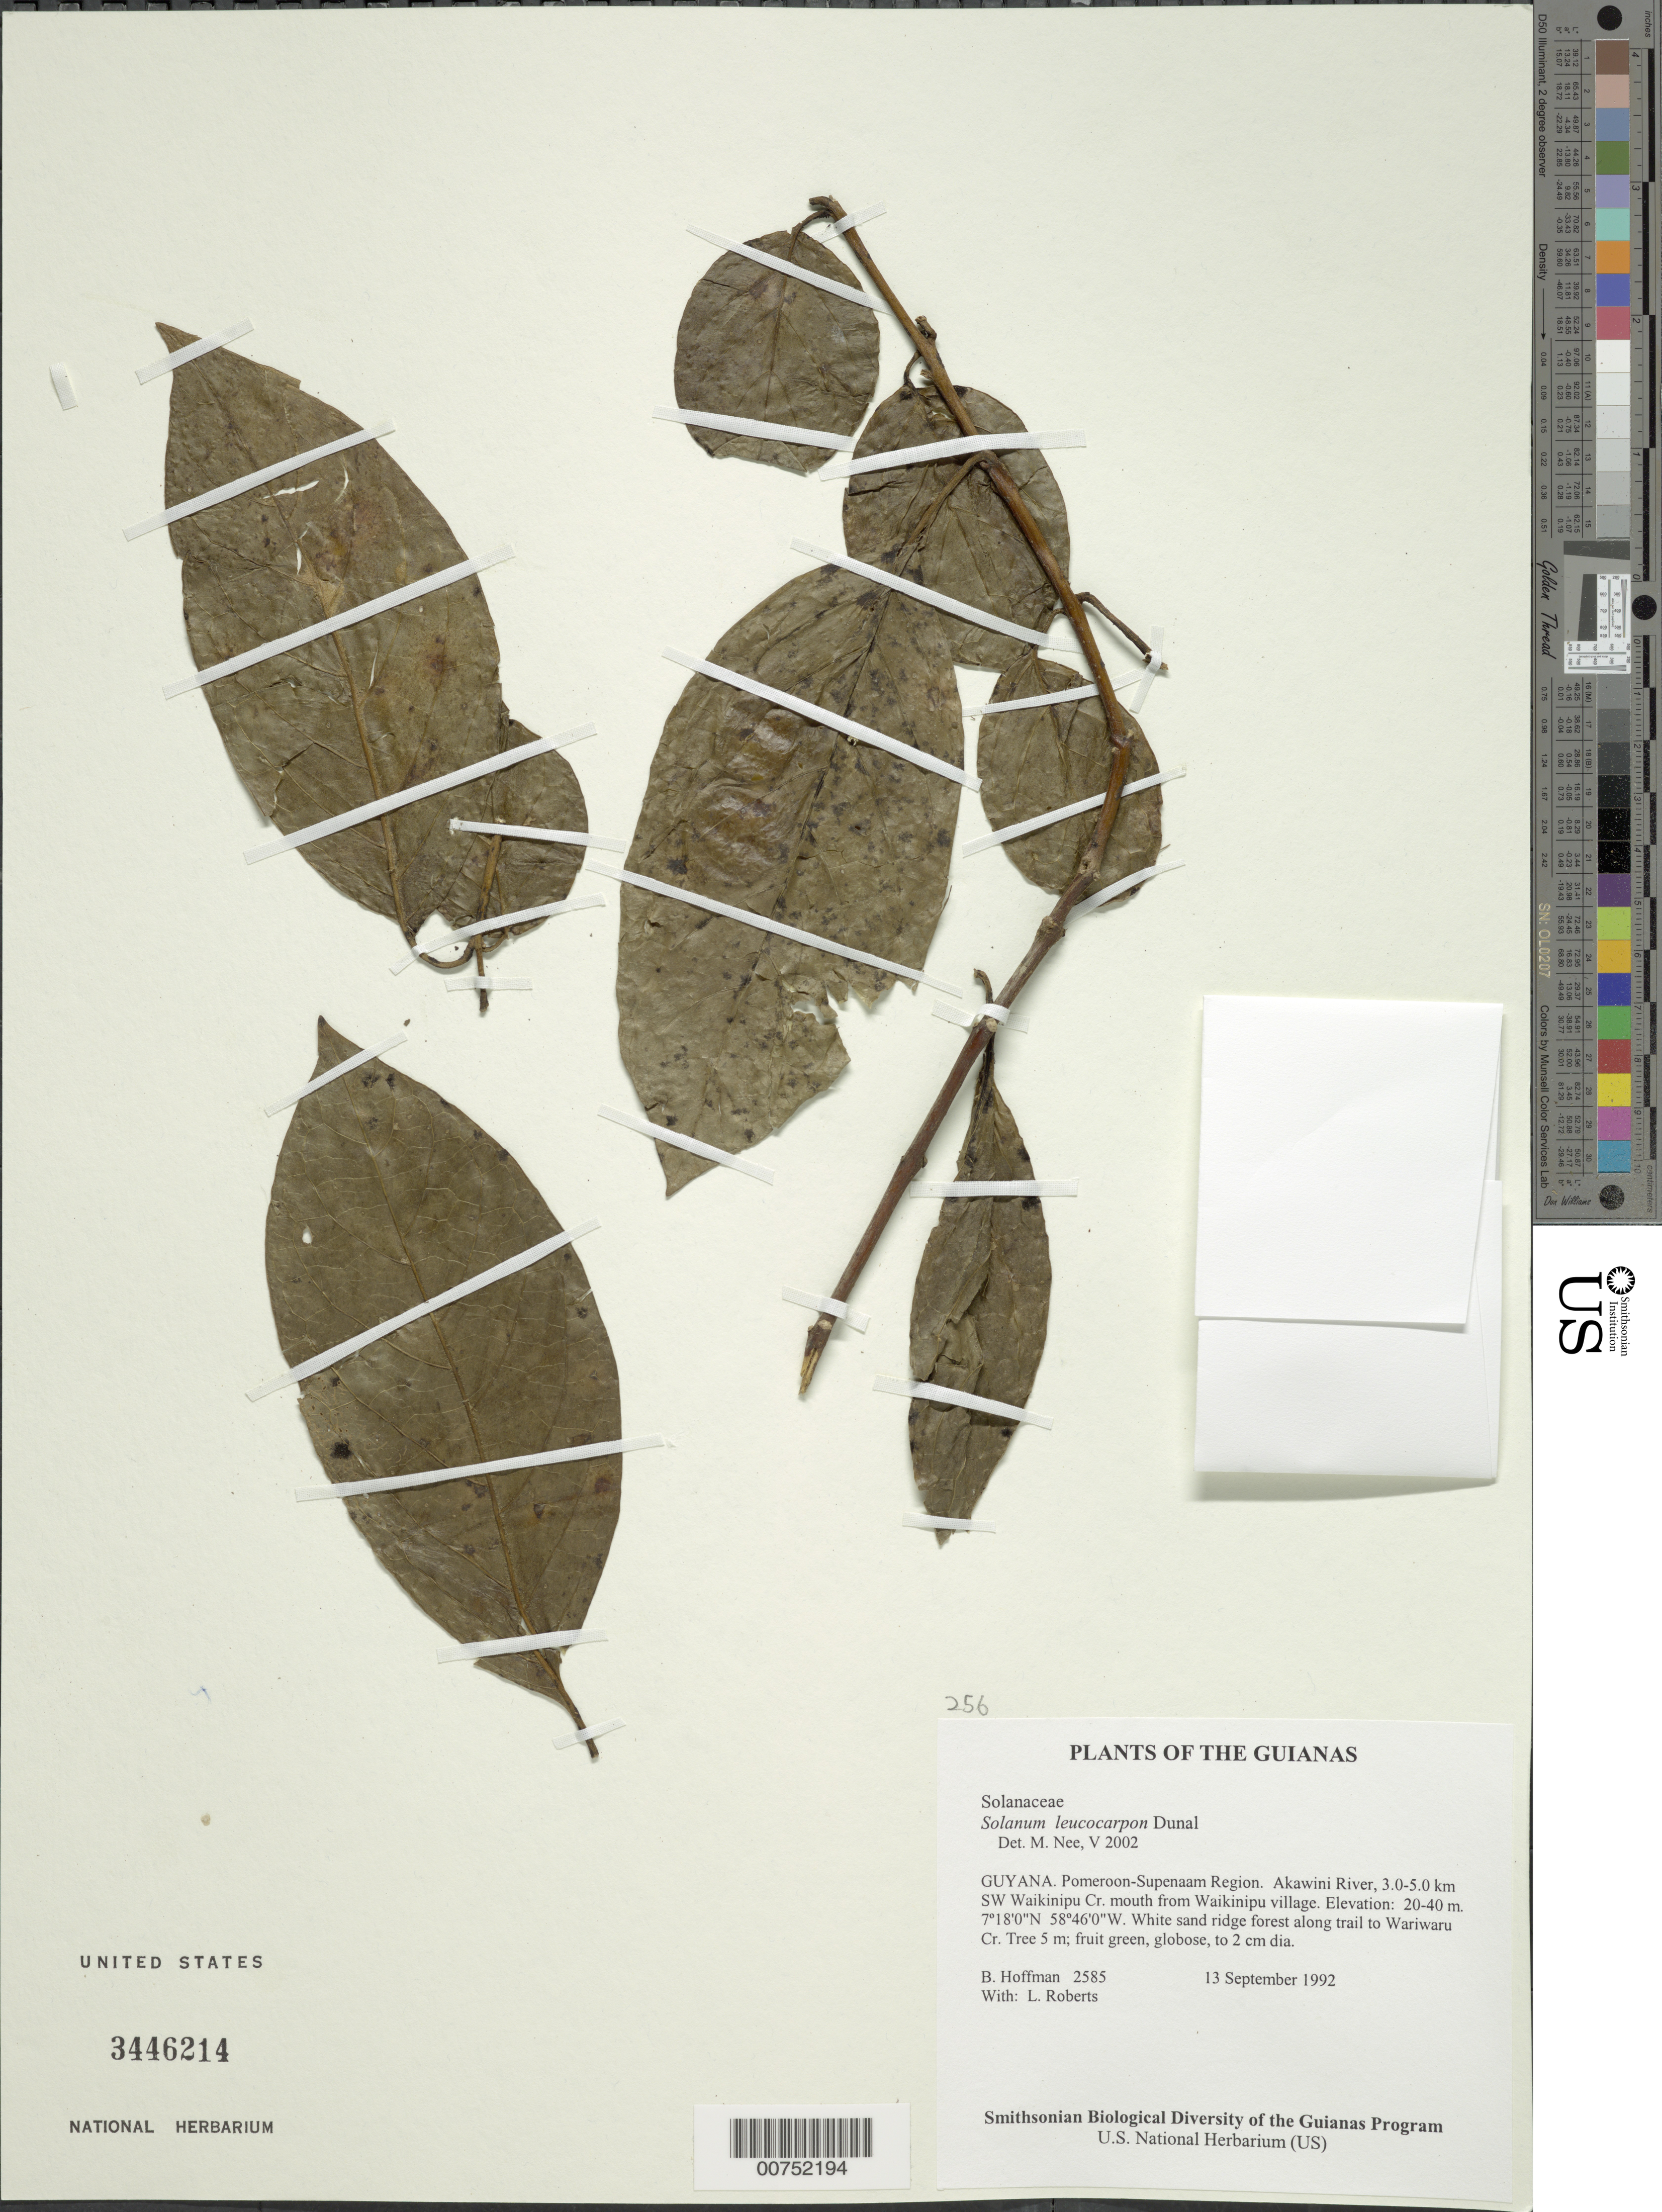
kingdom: Plantae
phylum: Tracheophyta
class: Magnoliopsida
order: Solanales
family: Solanaceae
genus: Solanum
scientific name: Solanum leucocarpon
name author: Dunal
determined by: Nee, Michael H.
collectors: B. Hoffman & L. Roberts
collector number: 2585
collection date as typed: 9 Sep 1992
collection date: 1992-09-13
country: Guyana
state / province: Pomeroon-Supenaam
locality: Akawini River, 3-5 km SW of Waikinipu Creek mouth, along trail from Wakinipu village to Wariwaru Creek (Pomeroon R.)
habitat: White sand ridge forest.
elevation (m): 20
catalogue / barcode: US 3446214